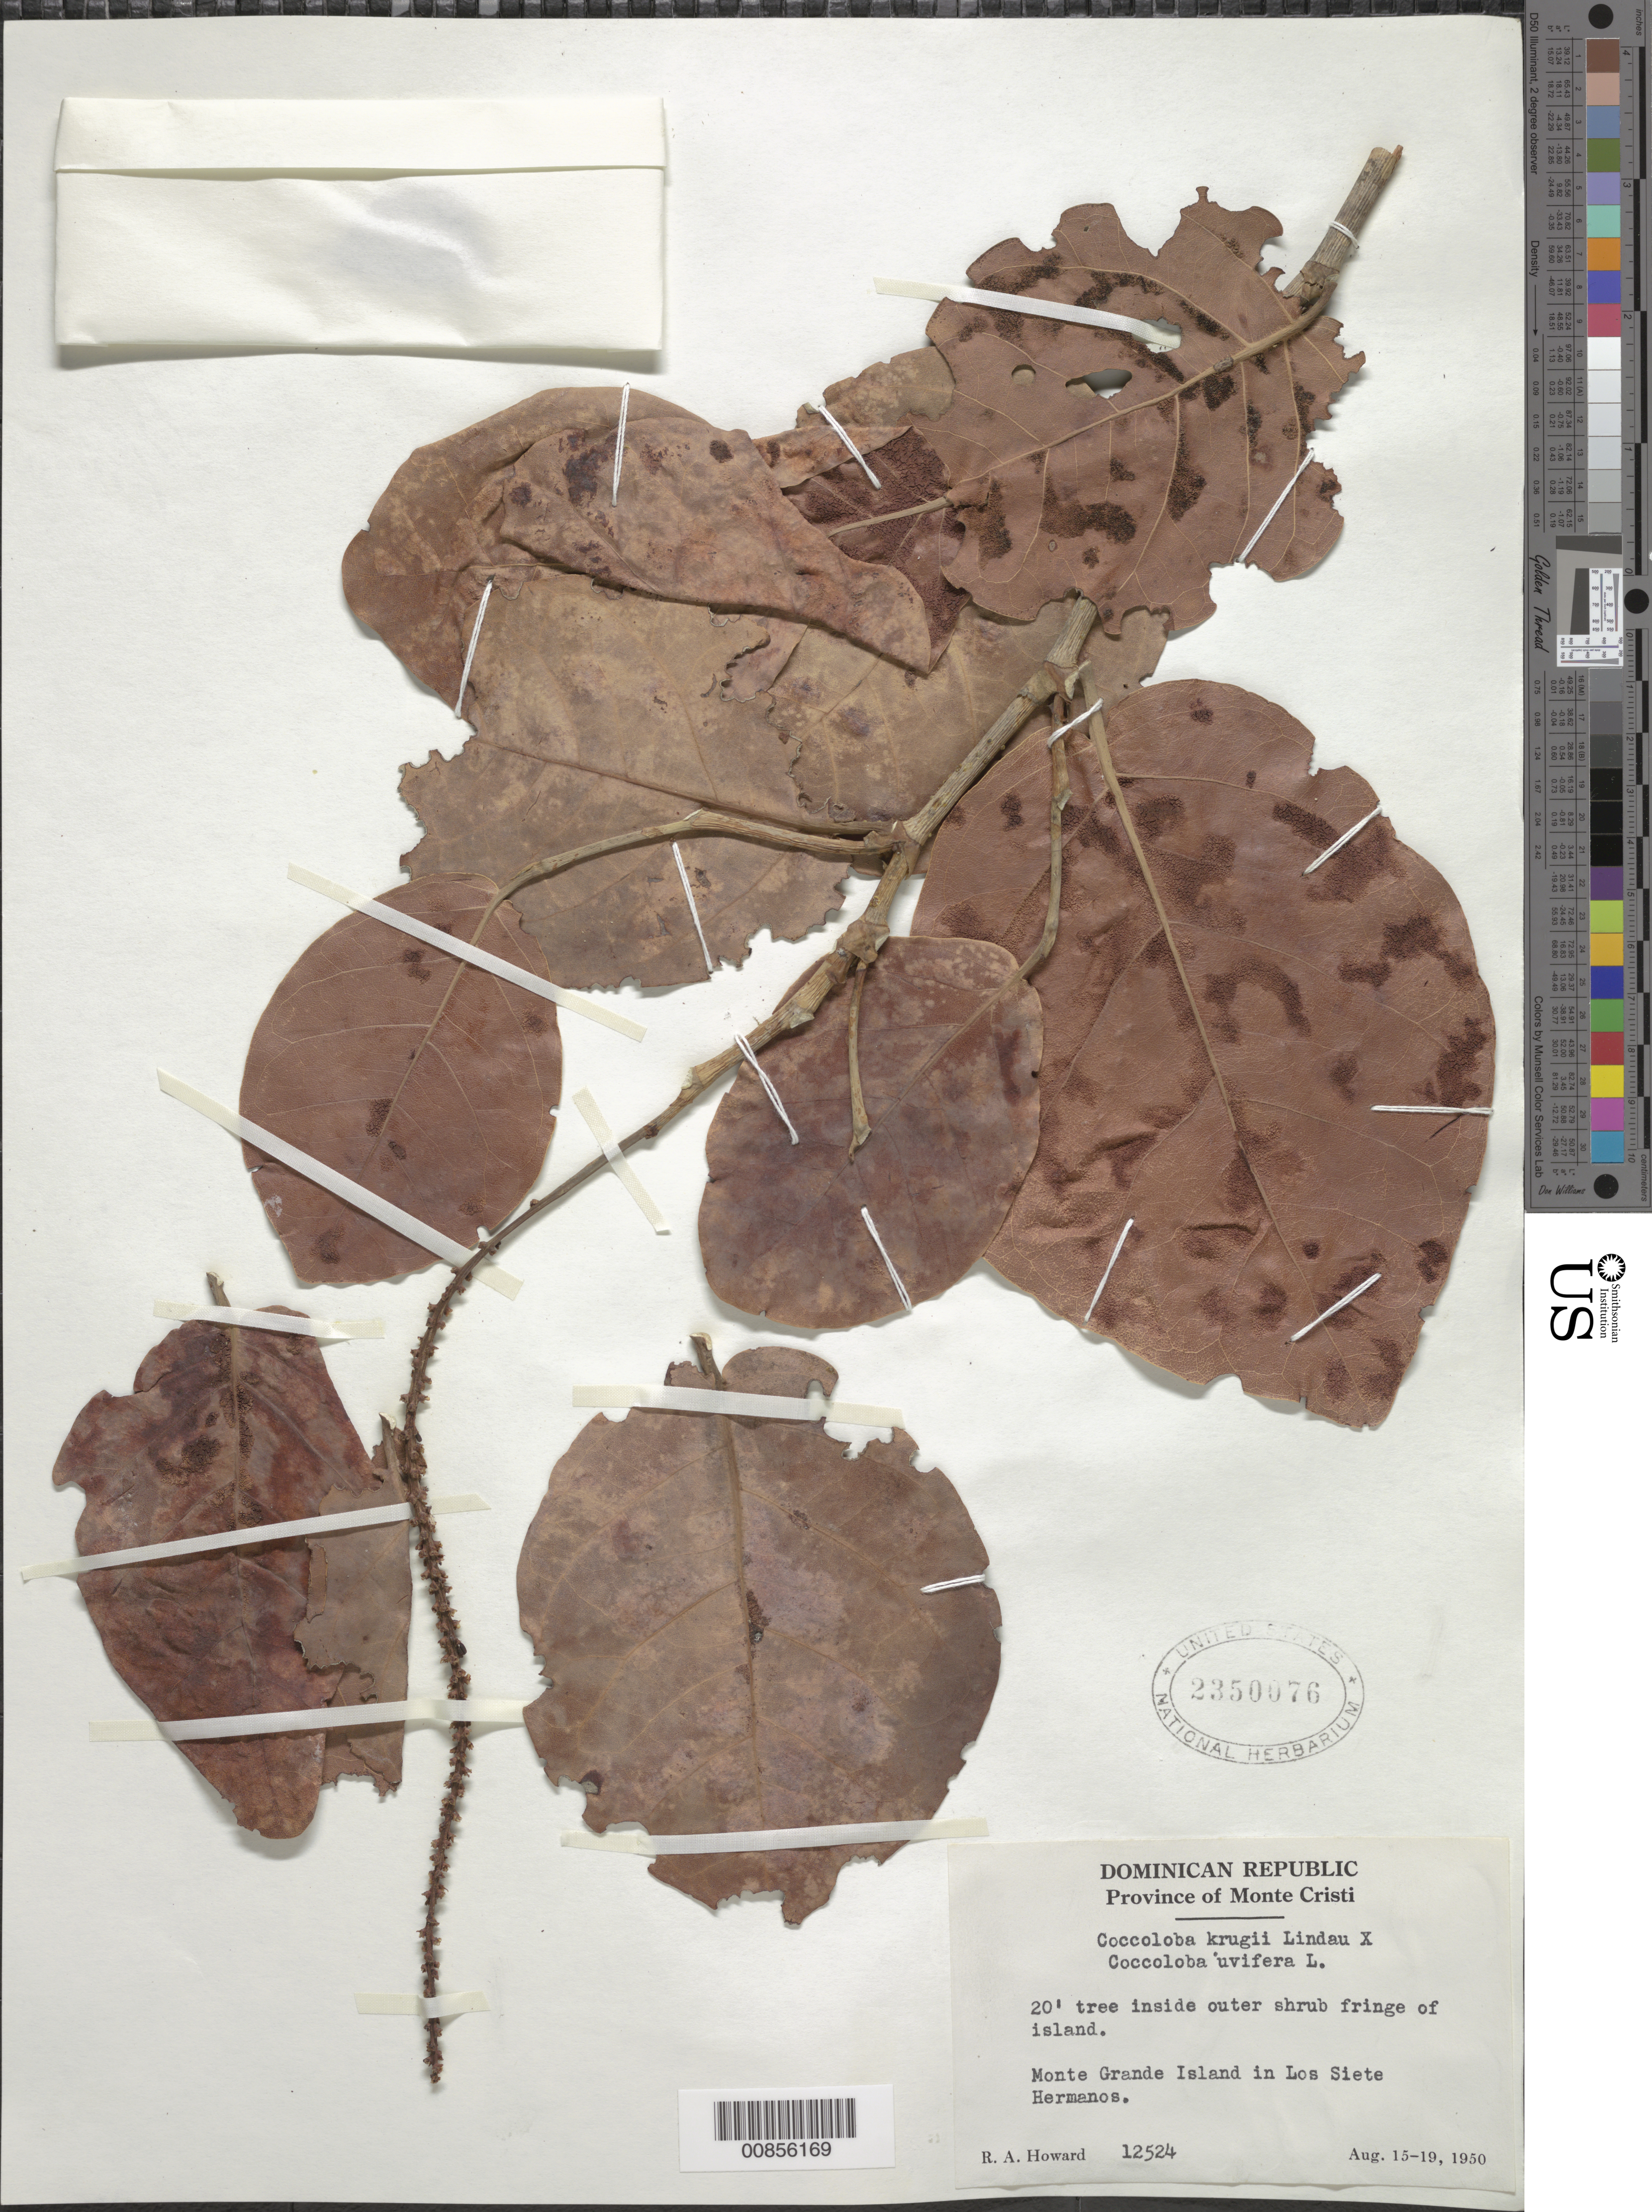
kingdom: Plantae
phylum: Tracheophyta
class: Magnoliopsida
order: Caryophyllales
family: Polygonaceae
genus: Coccoloba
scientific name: Coccoloba krugii x C. uvifera L.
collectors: R. A. Howard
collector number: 12524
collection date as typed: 15 Aug 1950 to 19 Aug 1950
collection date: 1950-08-15/1950-08-19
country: Dominican Republic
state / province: Monte Cristi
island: Cayo Siete Hermanos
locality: Monte Grande Island in Los Siete Hermanos.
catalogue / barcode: US 2350076